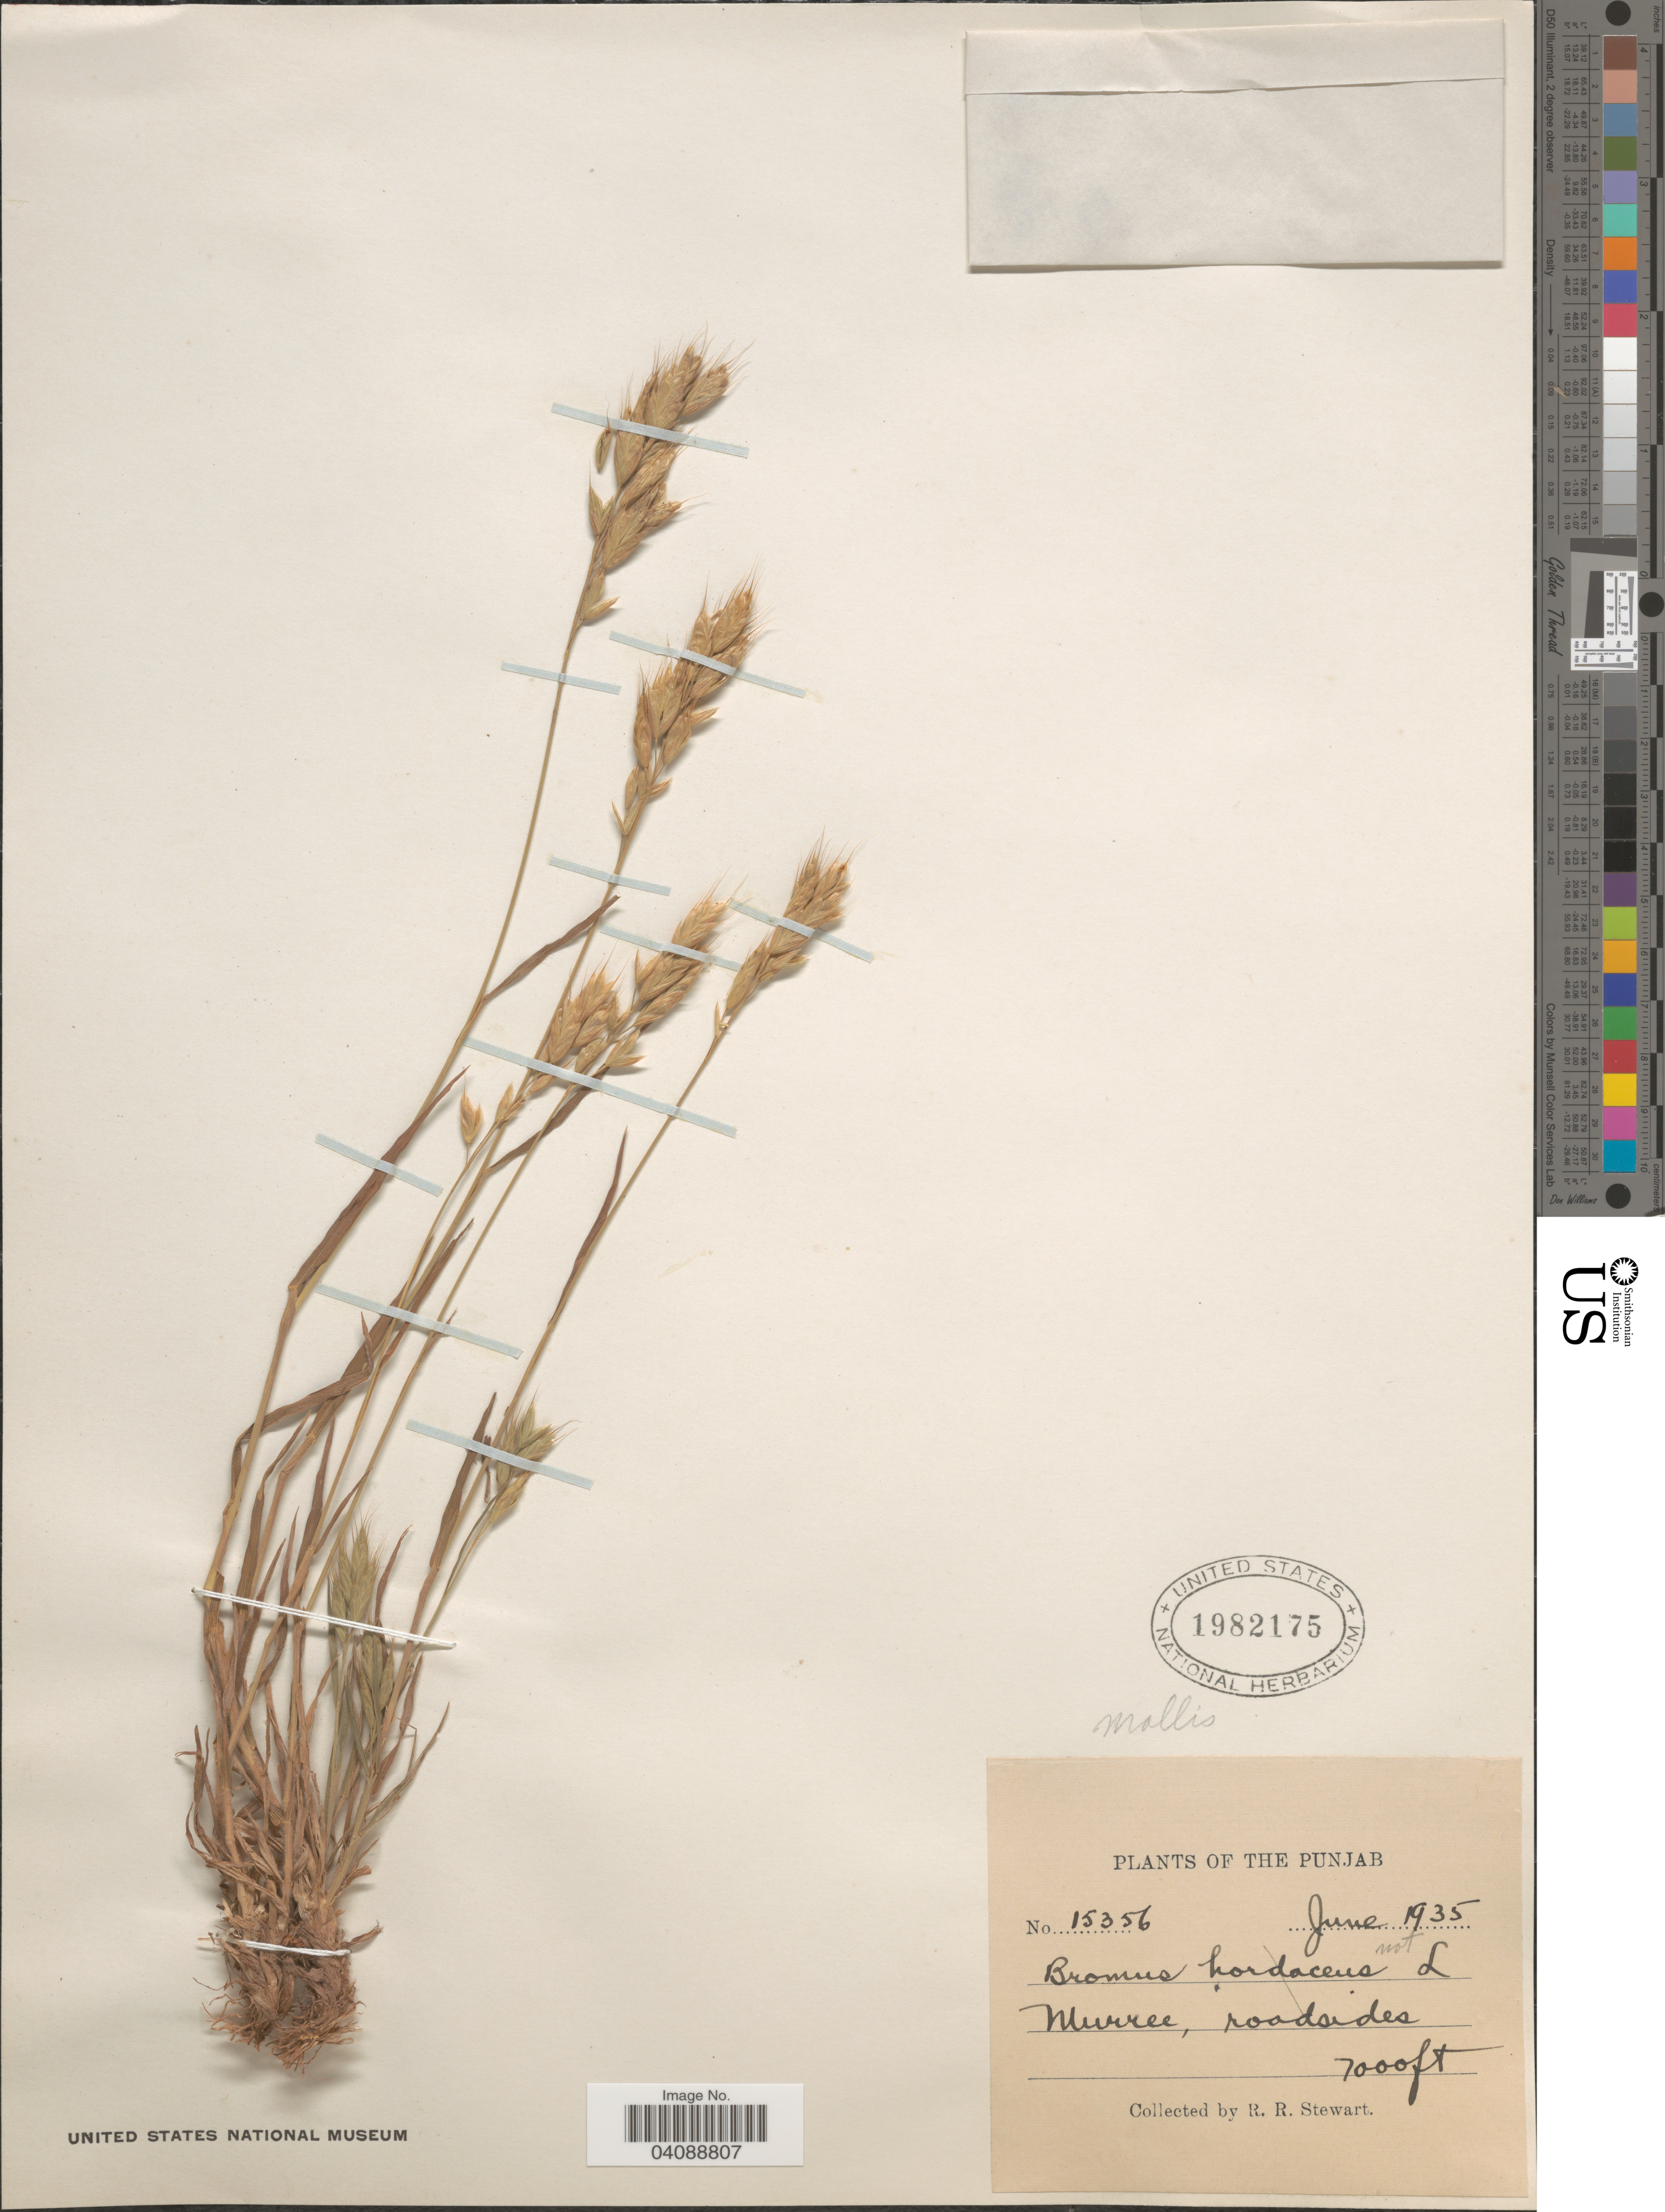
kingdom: Plantae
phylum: Tracheophyta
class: Liliopsida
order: Poales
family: Poaceae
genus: Bromus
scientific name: Bromus hordeaceus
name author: L.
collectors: R. Stewart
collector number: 15356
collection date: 1935-06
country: Pakistan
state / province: Punjab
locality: Murree, roadsides.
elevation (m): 2134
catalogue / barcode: US 1982175